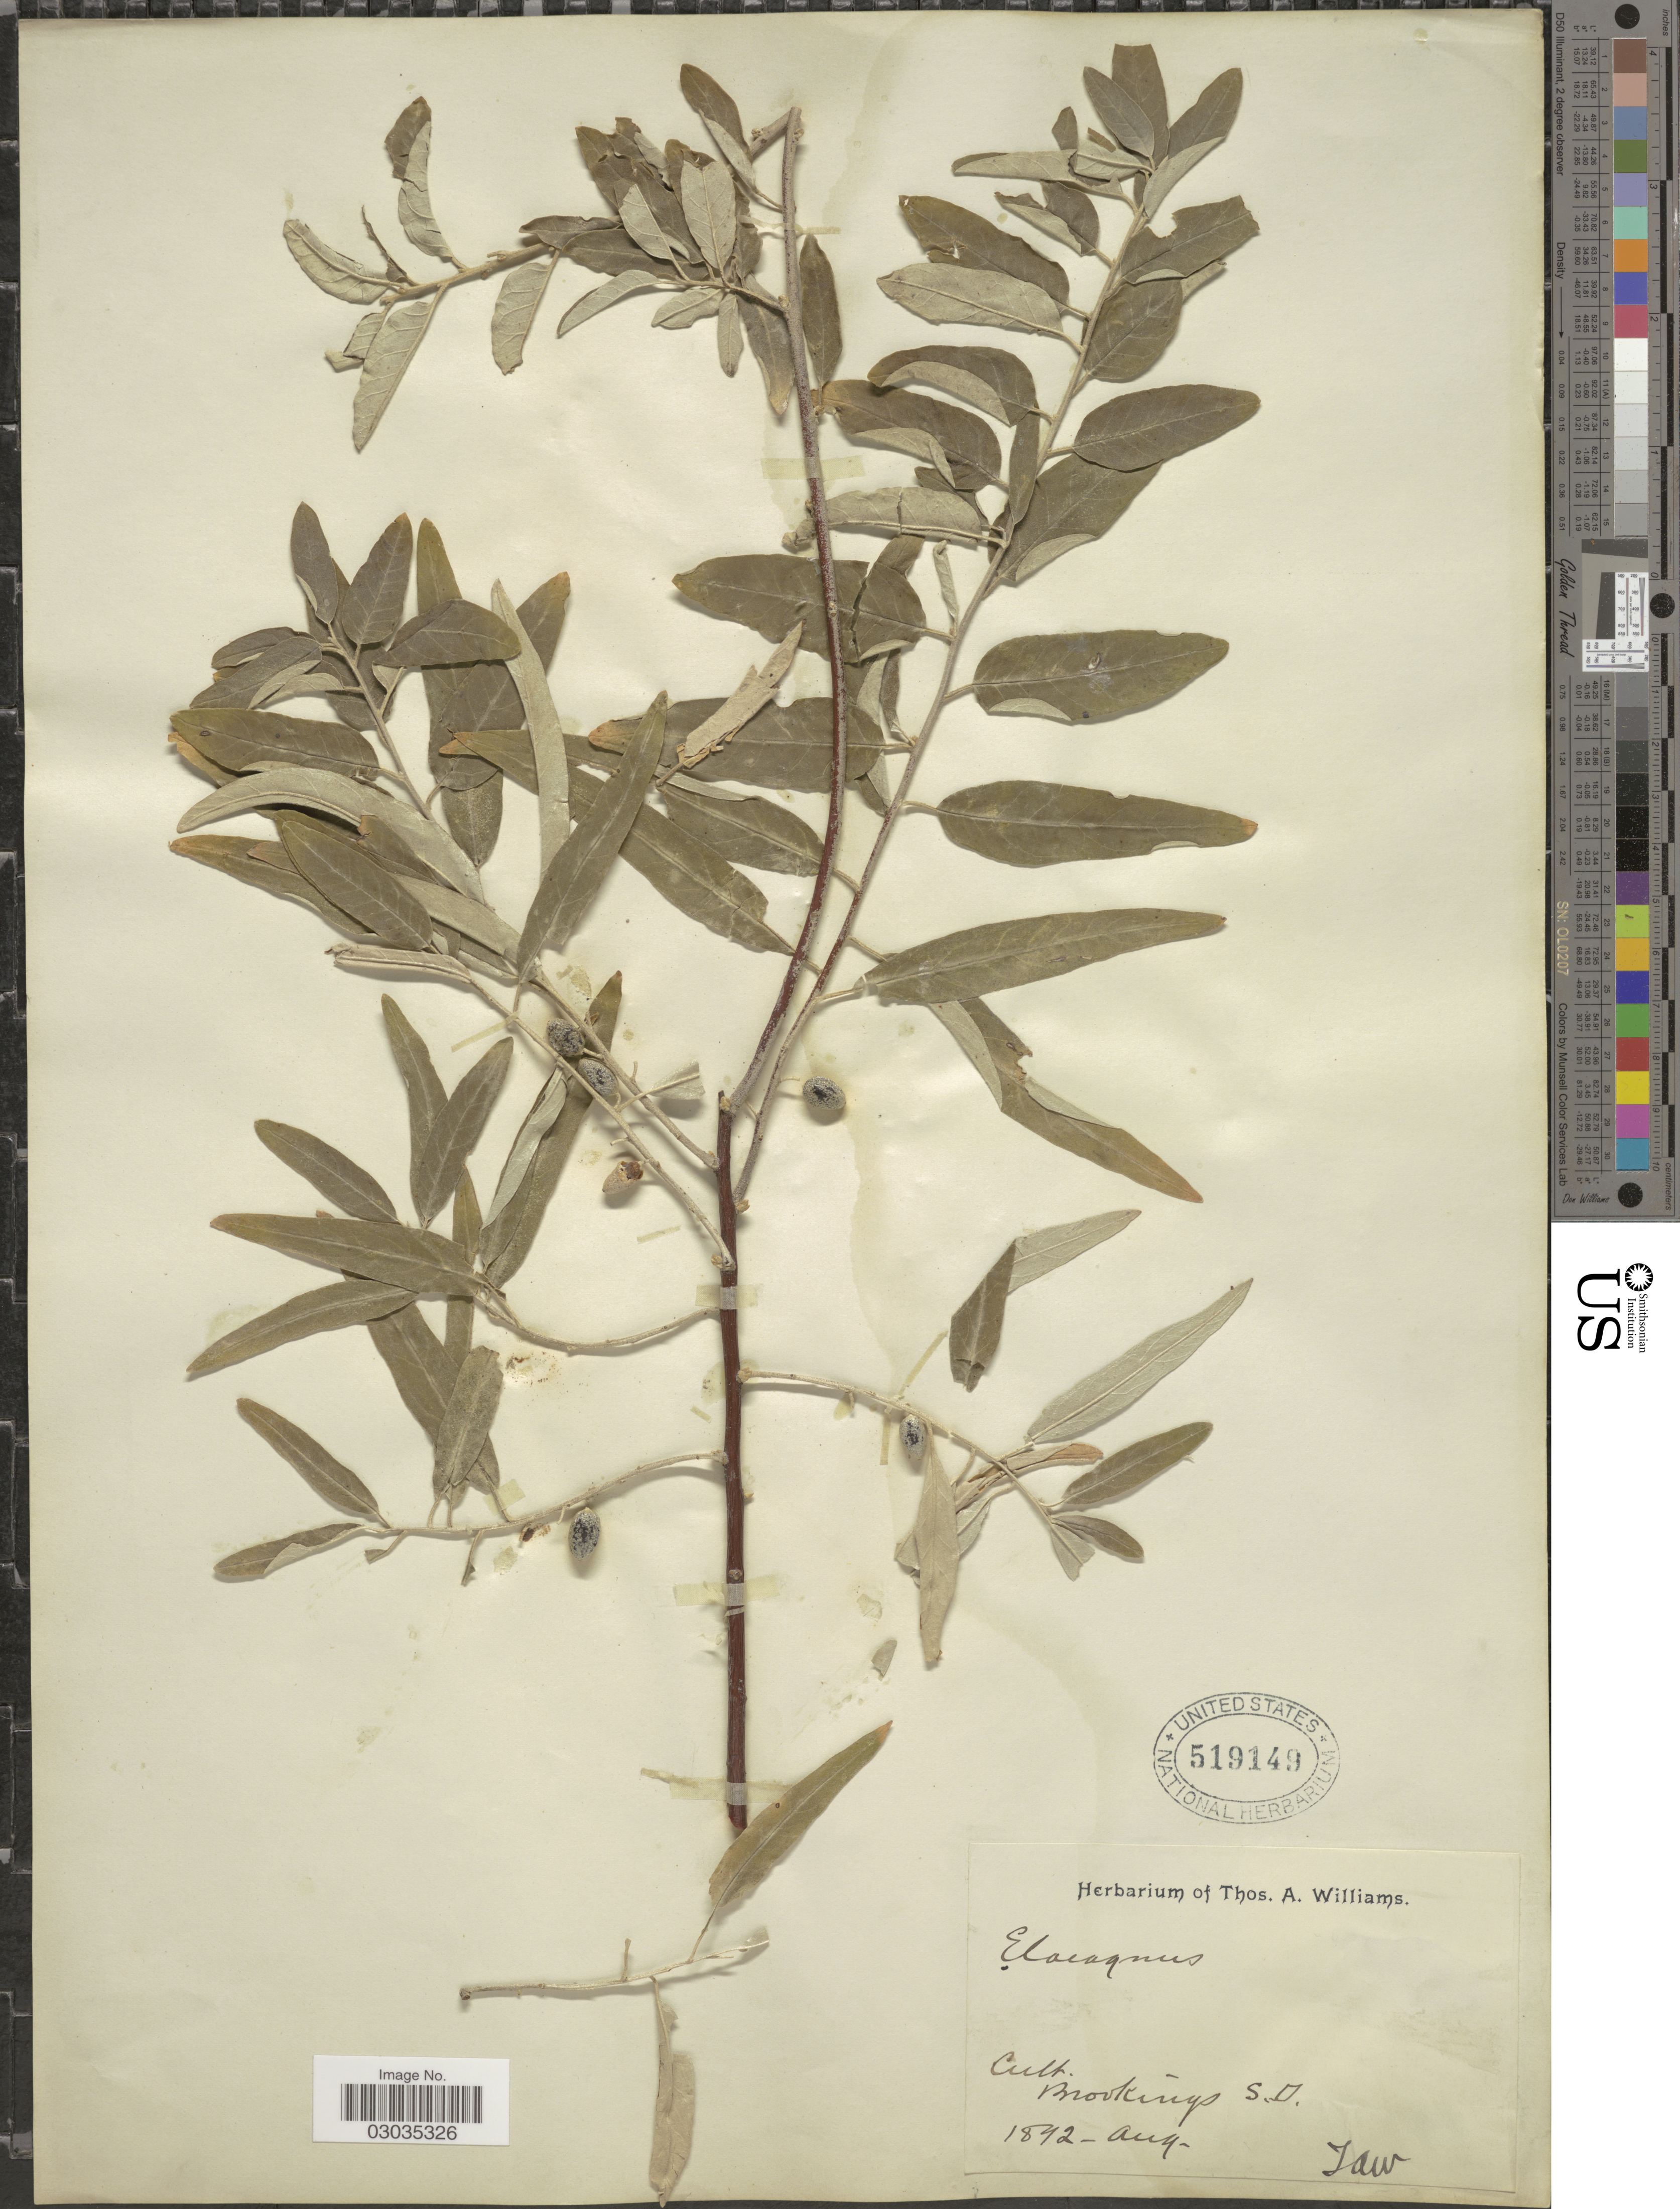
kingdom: Plantae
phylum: Tracheophyta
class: Magnoliopsida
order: Rosales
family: Elaeagnaceae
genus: Elaeagnus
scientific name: Elaeagnus sp.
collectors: T. A. Williams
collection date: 1892-08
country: United States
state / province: South Dakota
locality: Cult. Brookings S.D.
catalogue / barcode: US 519149